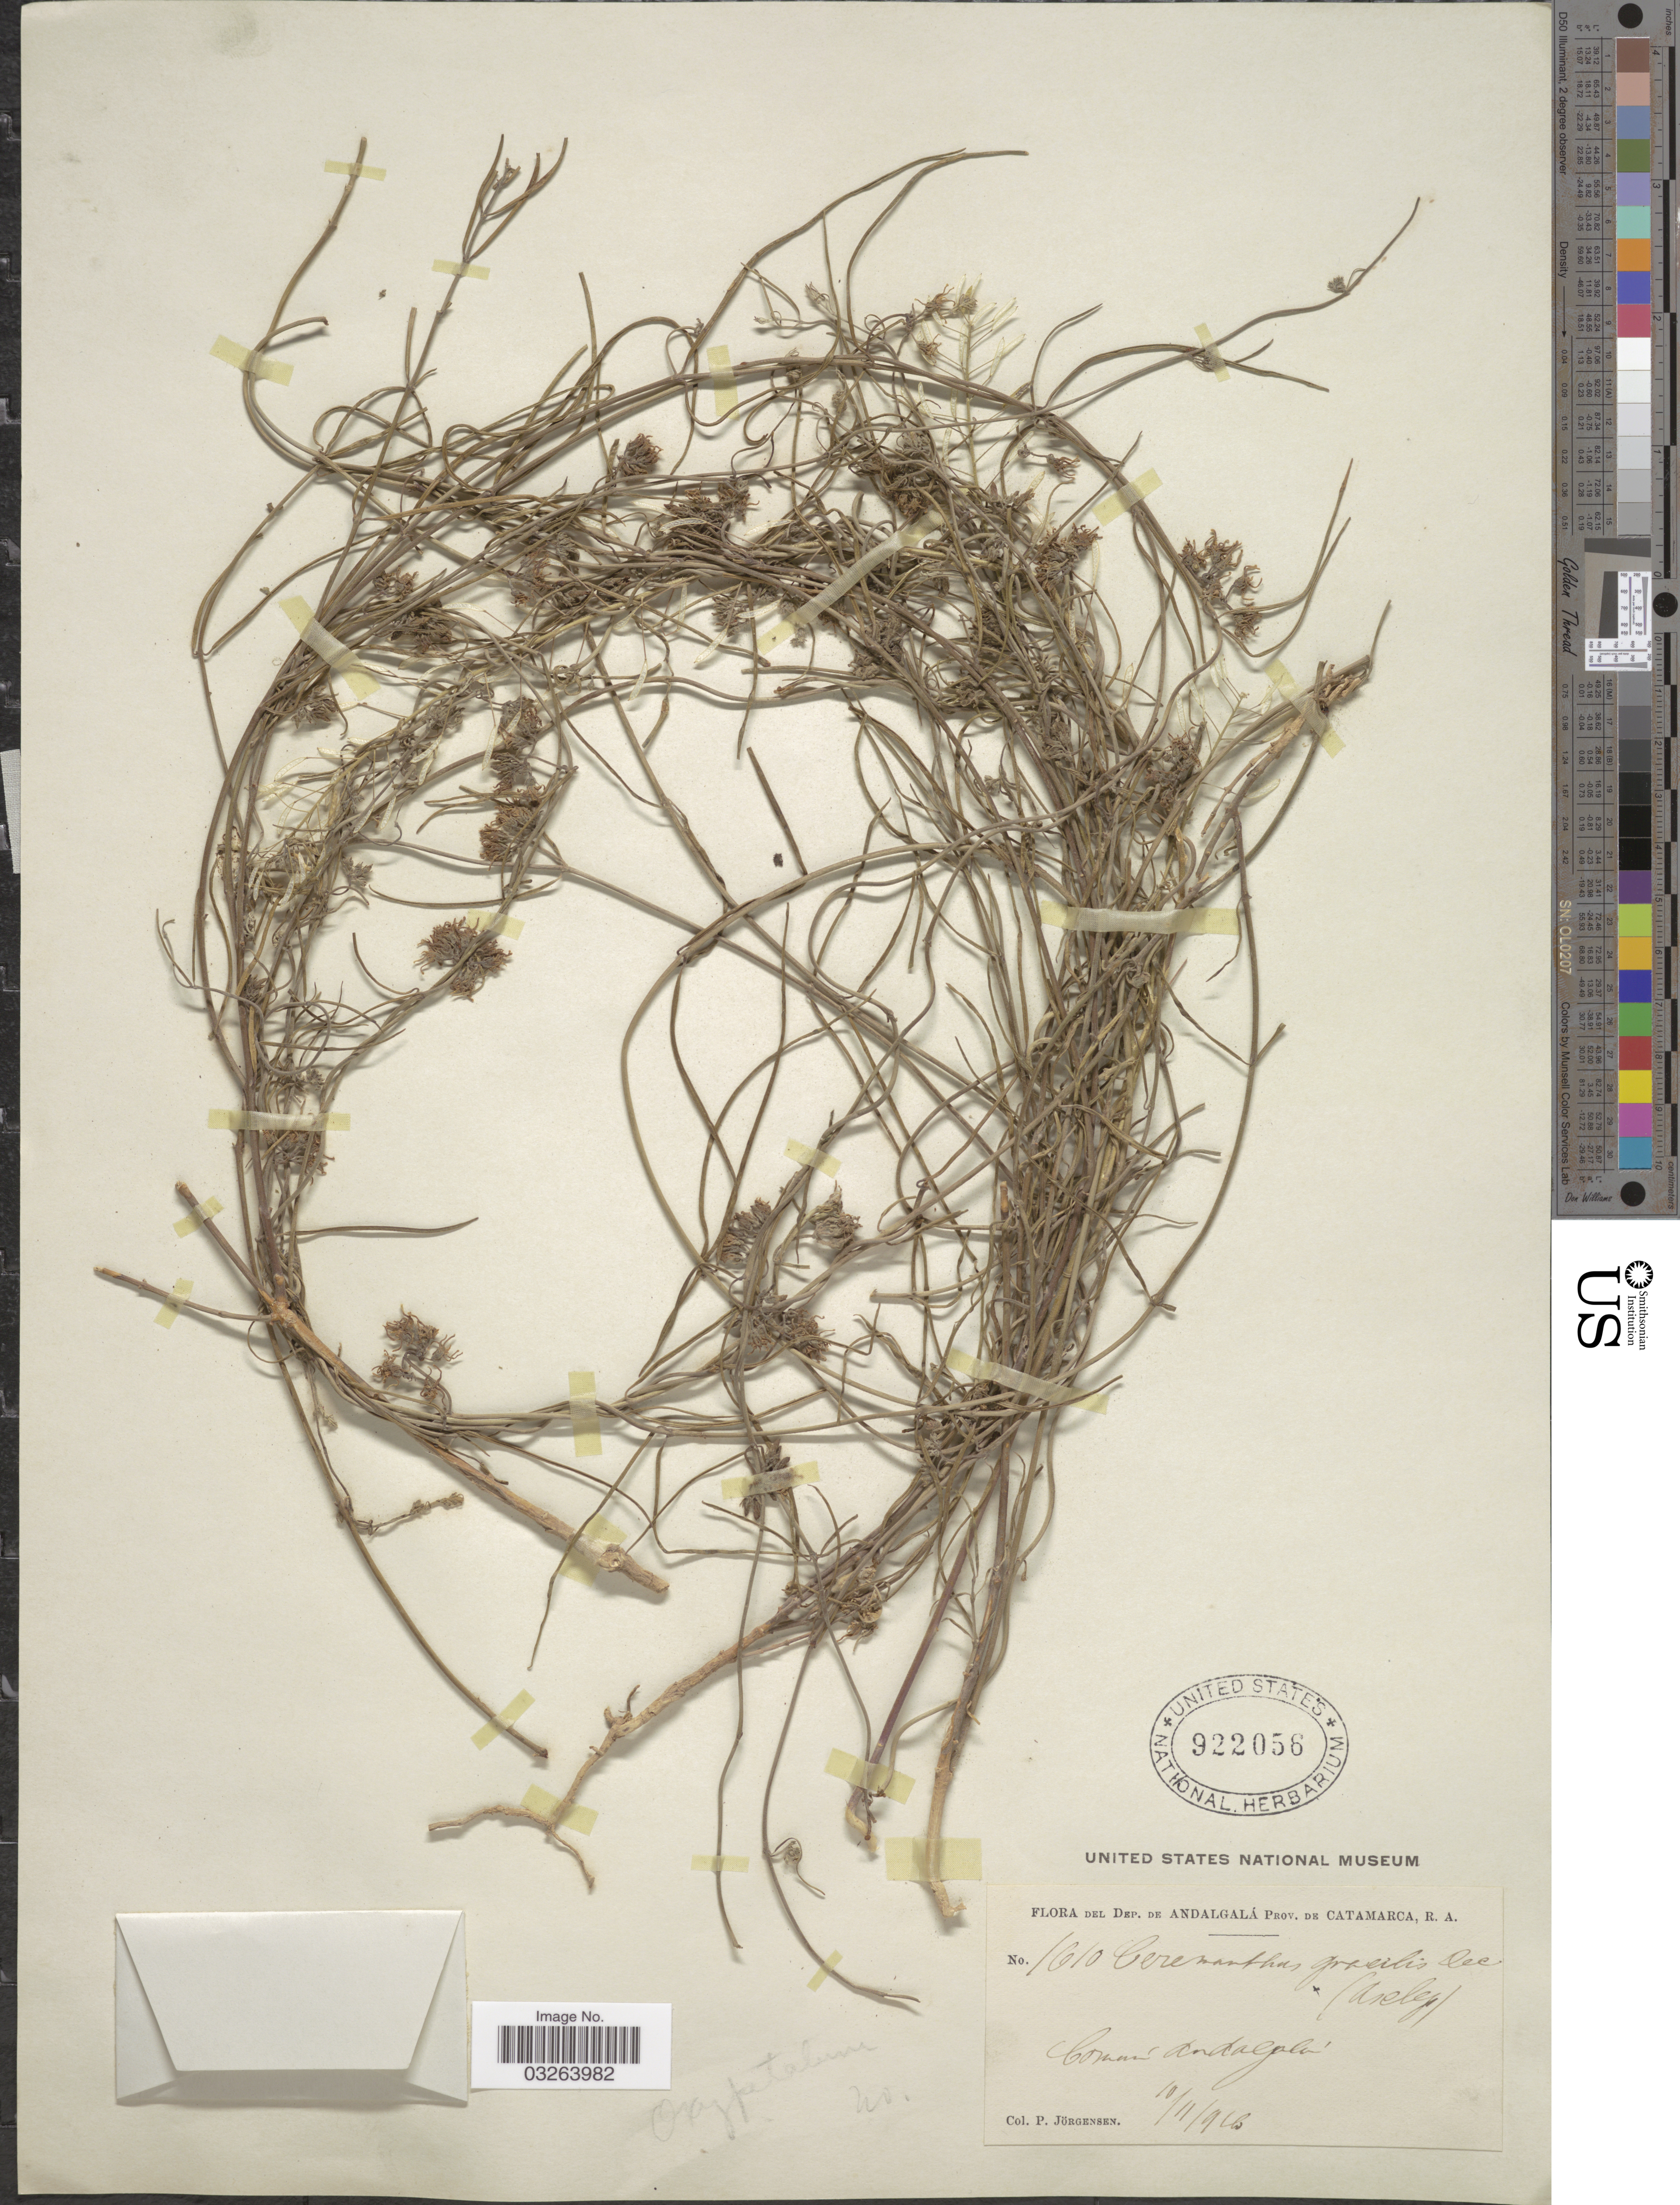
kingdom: Plantae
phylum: Tracheophyta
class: Magnoliopsida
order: Gentianales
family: Apocynaceae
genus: Funastrum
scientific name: Funastrum gracile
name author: (Decne.) Schltr.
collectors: P. Jörgensen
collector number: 1610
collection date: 1916-11-10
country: Argentina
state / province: Catamarca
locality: Dep. de Andalgalá. Comun Andalgalá.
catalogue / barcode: US 922056